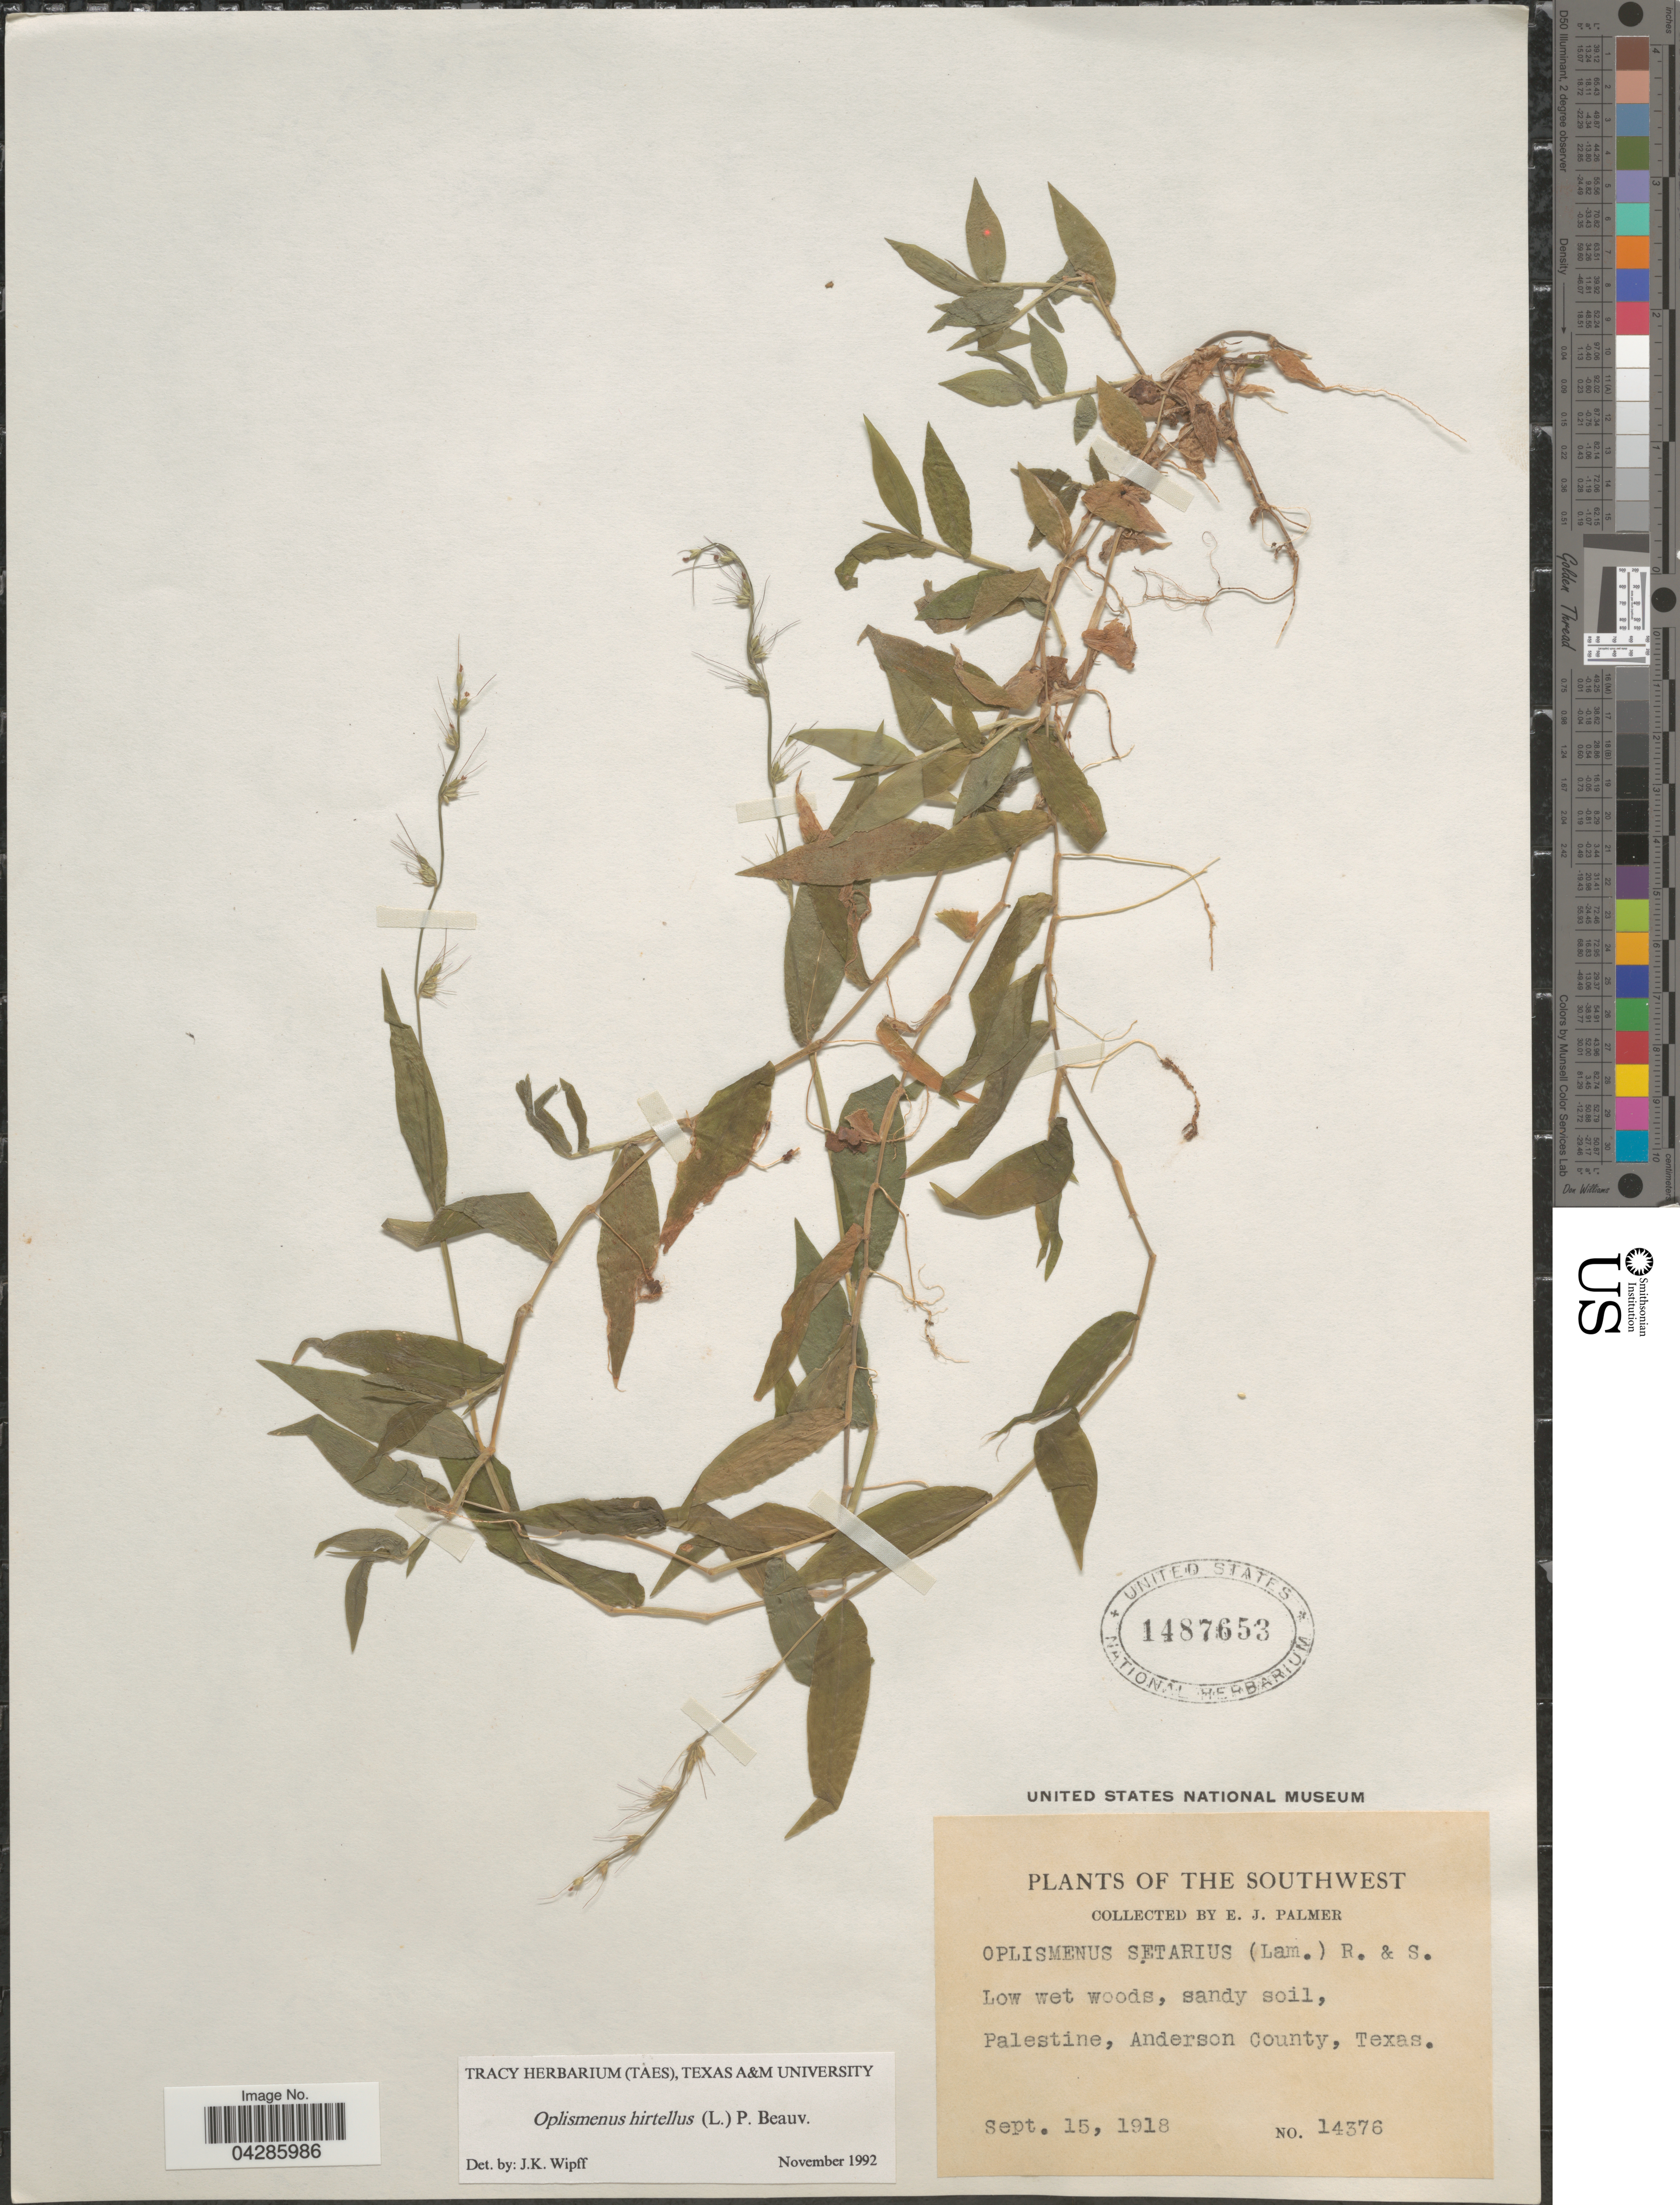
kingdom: Plantae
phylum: Tracheophyta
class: Liliopsida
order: Poales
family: Poaceae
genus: Oplismenus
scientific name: Oplismenus hirtellus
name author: (L.) P. Beauv.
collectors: E. J. Palmer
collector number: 14376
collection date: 1918-09-15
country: United States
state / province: Texas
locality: The Southwest. Low wet woods, sandy soil, Palestine, Anderson County.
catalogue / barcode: US 1487653